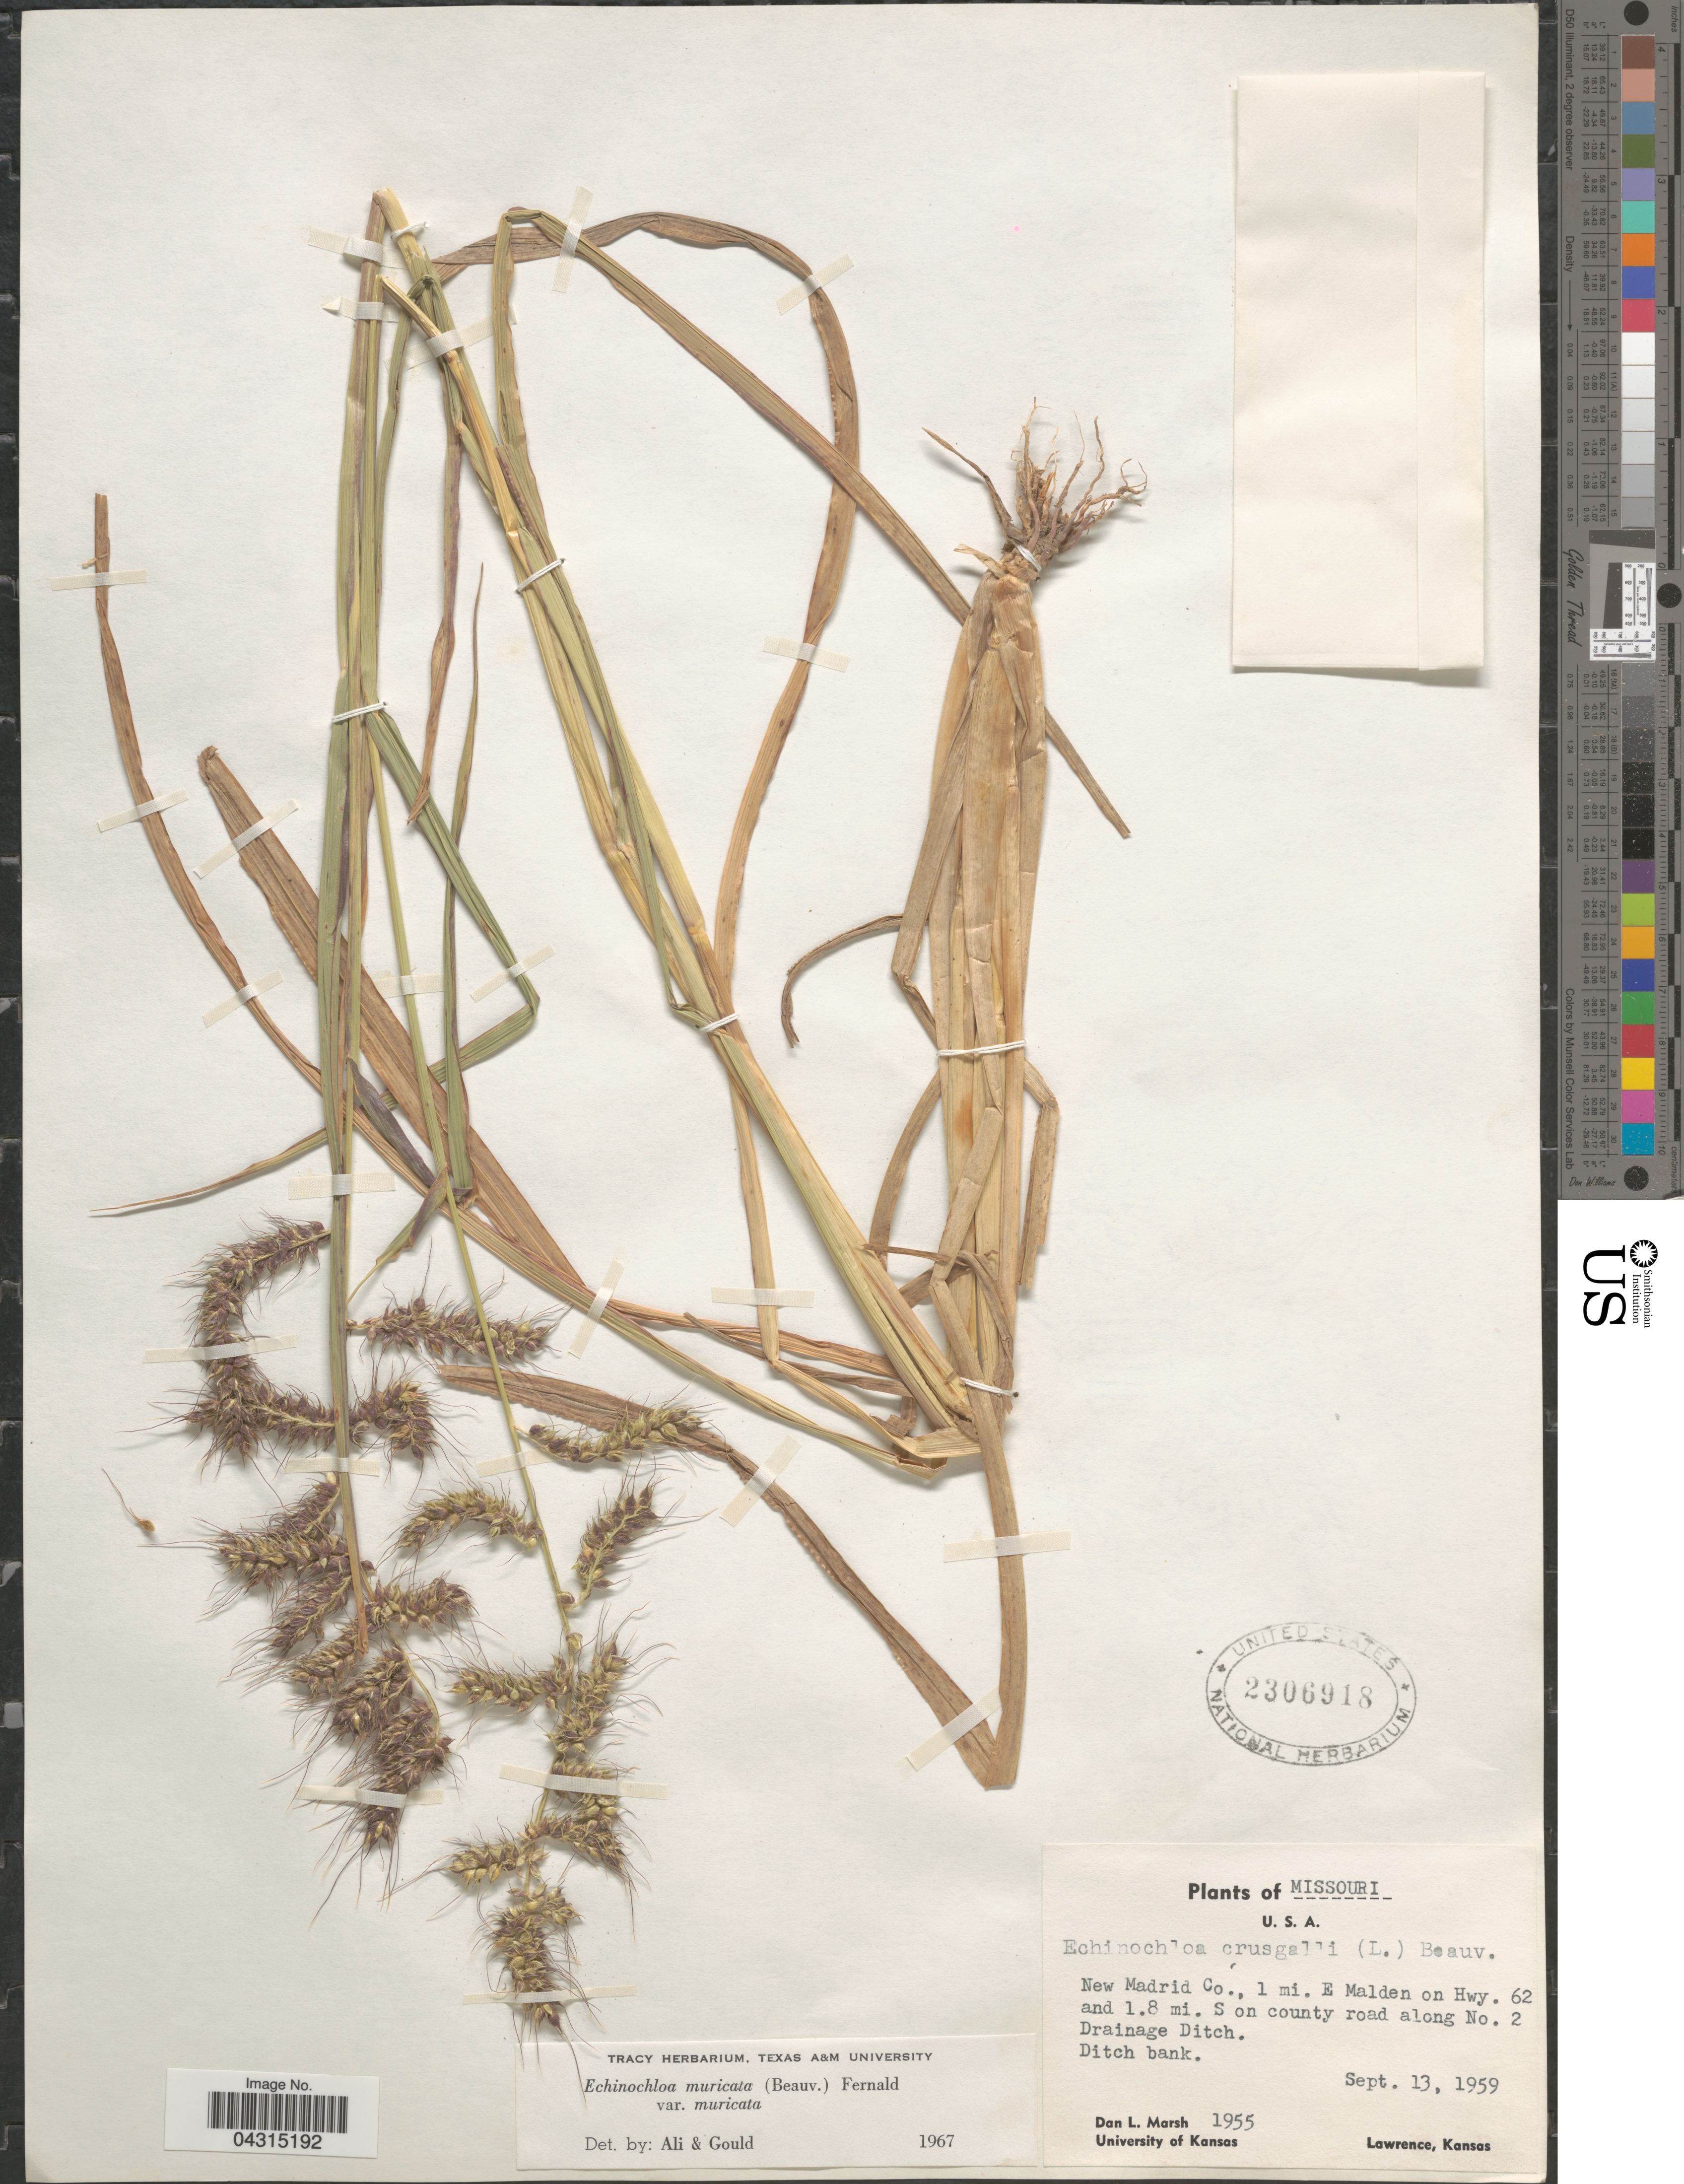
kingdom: Plantae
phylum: Tracheophyta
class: Liliopsida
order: Poales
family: Poaceae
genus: Echinochloa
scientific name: Echinochloa muricata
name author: (P. Beauv.) Fernald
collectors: D. L. Marsh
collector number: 1955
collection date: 1959-09-13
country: United States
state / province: Missouri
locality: New Madrid Co., 1 mi. E Malden on Hwy. 62 and 1.8 mi. S on county road along No. 62. Drainage Ditch. Ditch bank.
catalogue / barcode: US 2306918